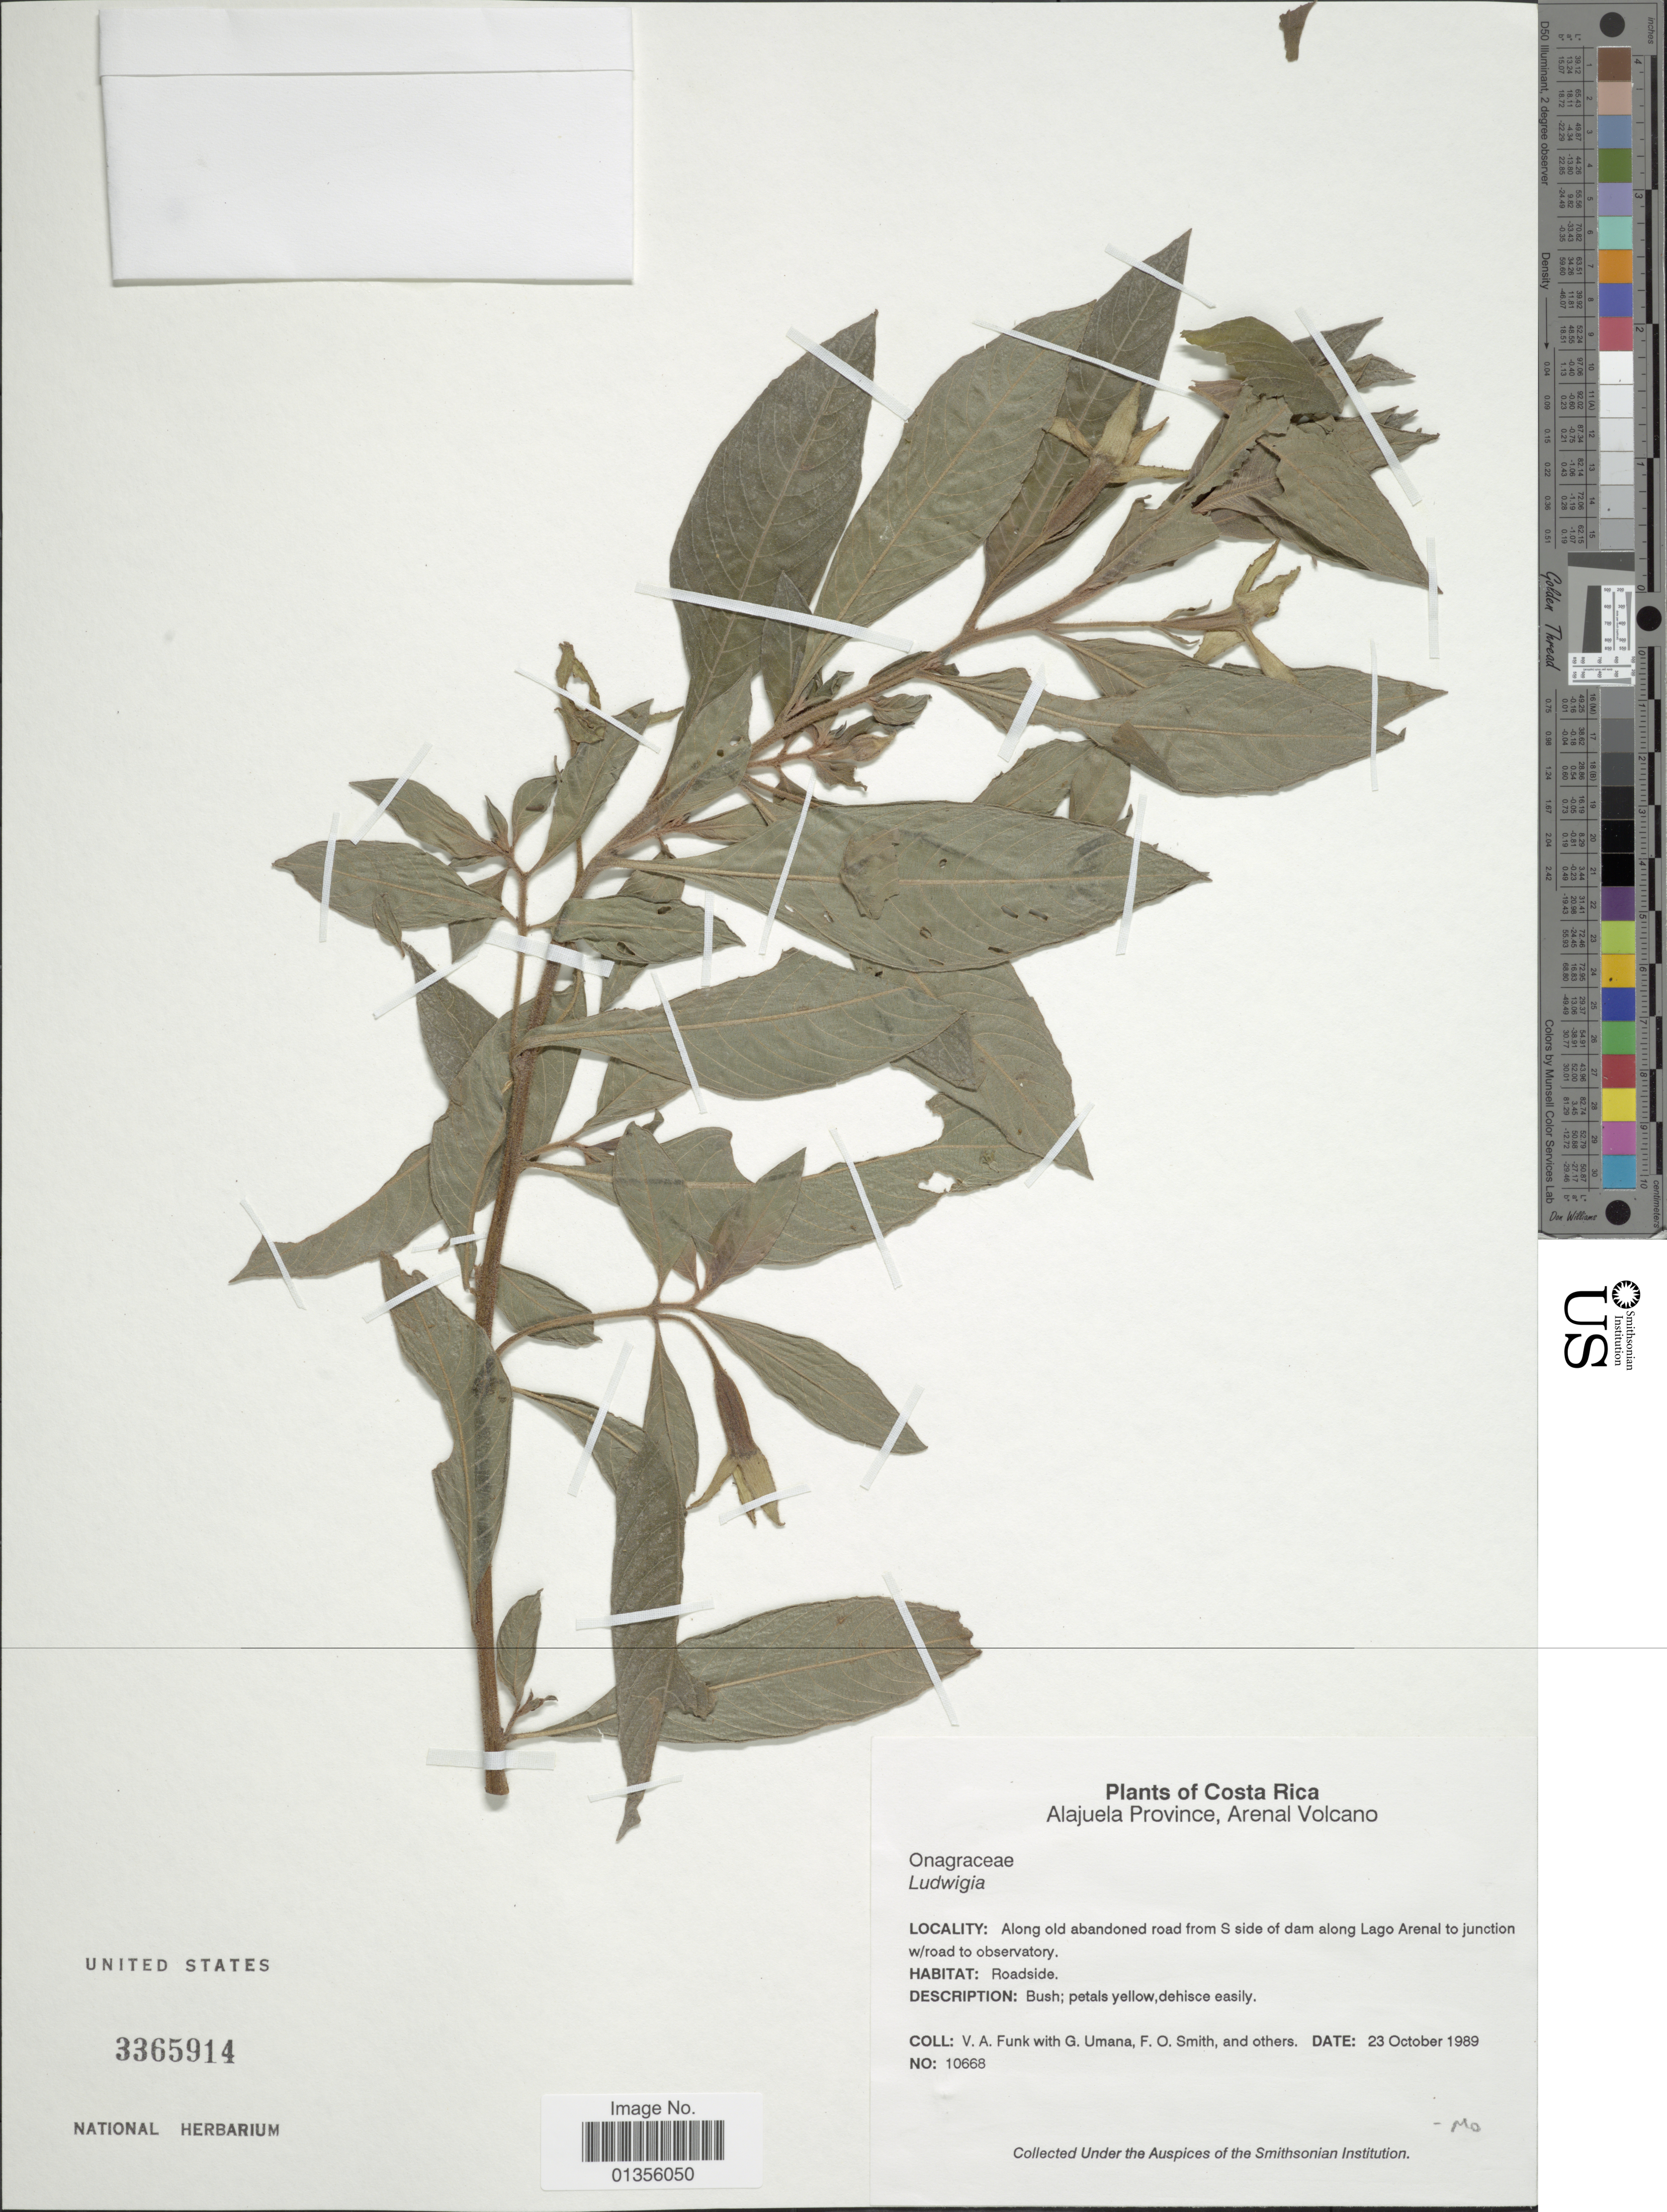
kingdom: Plantae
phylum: Tracheophyta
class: Magnoliopsida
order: Myrtales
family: Onagraceae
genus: Ludwigia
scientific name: Ludwigia sp.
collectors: V. Funk, G. Umana, F. Smith & et al.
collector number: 10668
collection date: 1989-10-23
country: Costa Rica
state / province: Alajuela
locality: Arenal Volcano. Along road abandoned road from S side of dam along Lago Arenal to junction w/road to observatory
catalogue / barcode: US 3365914